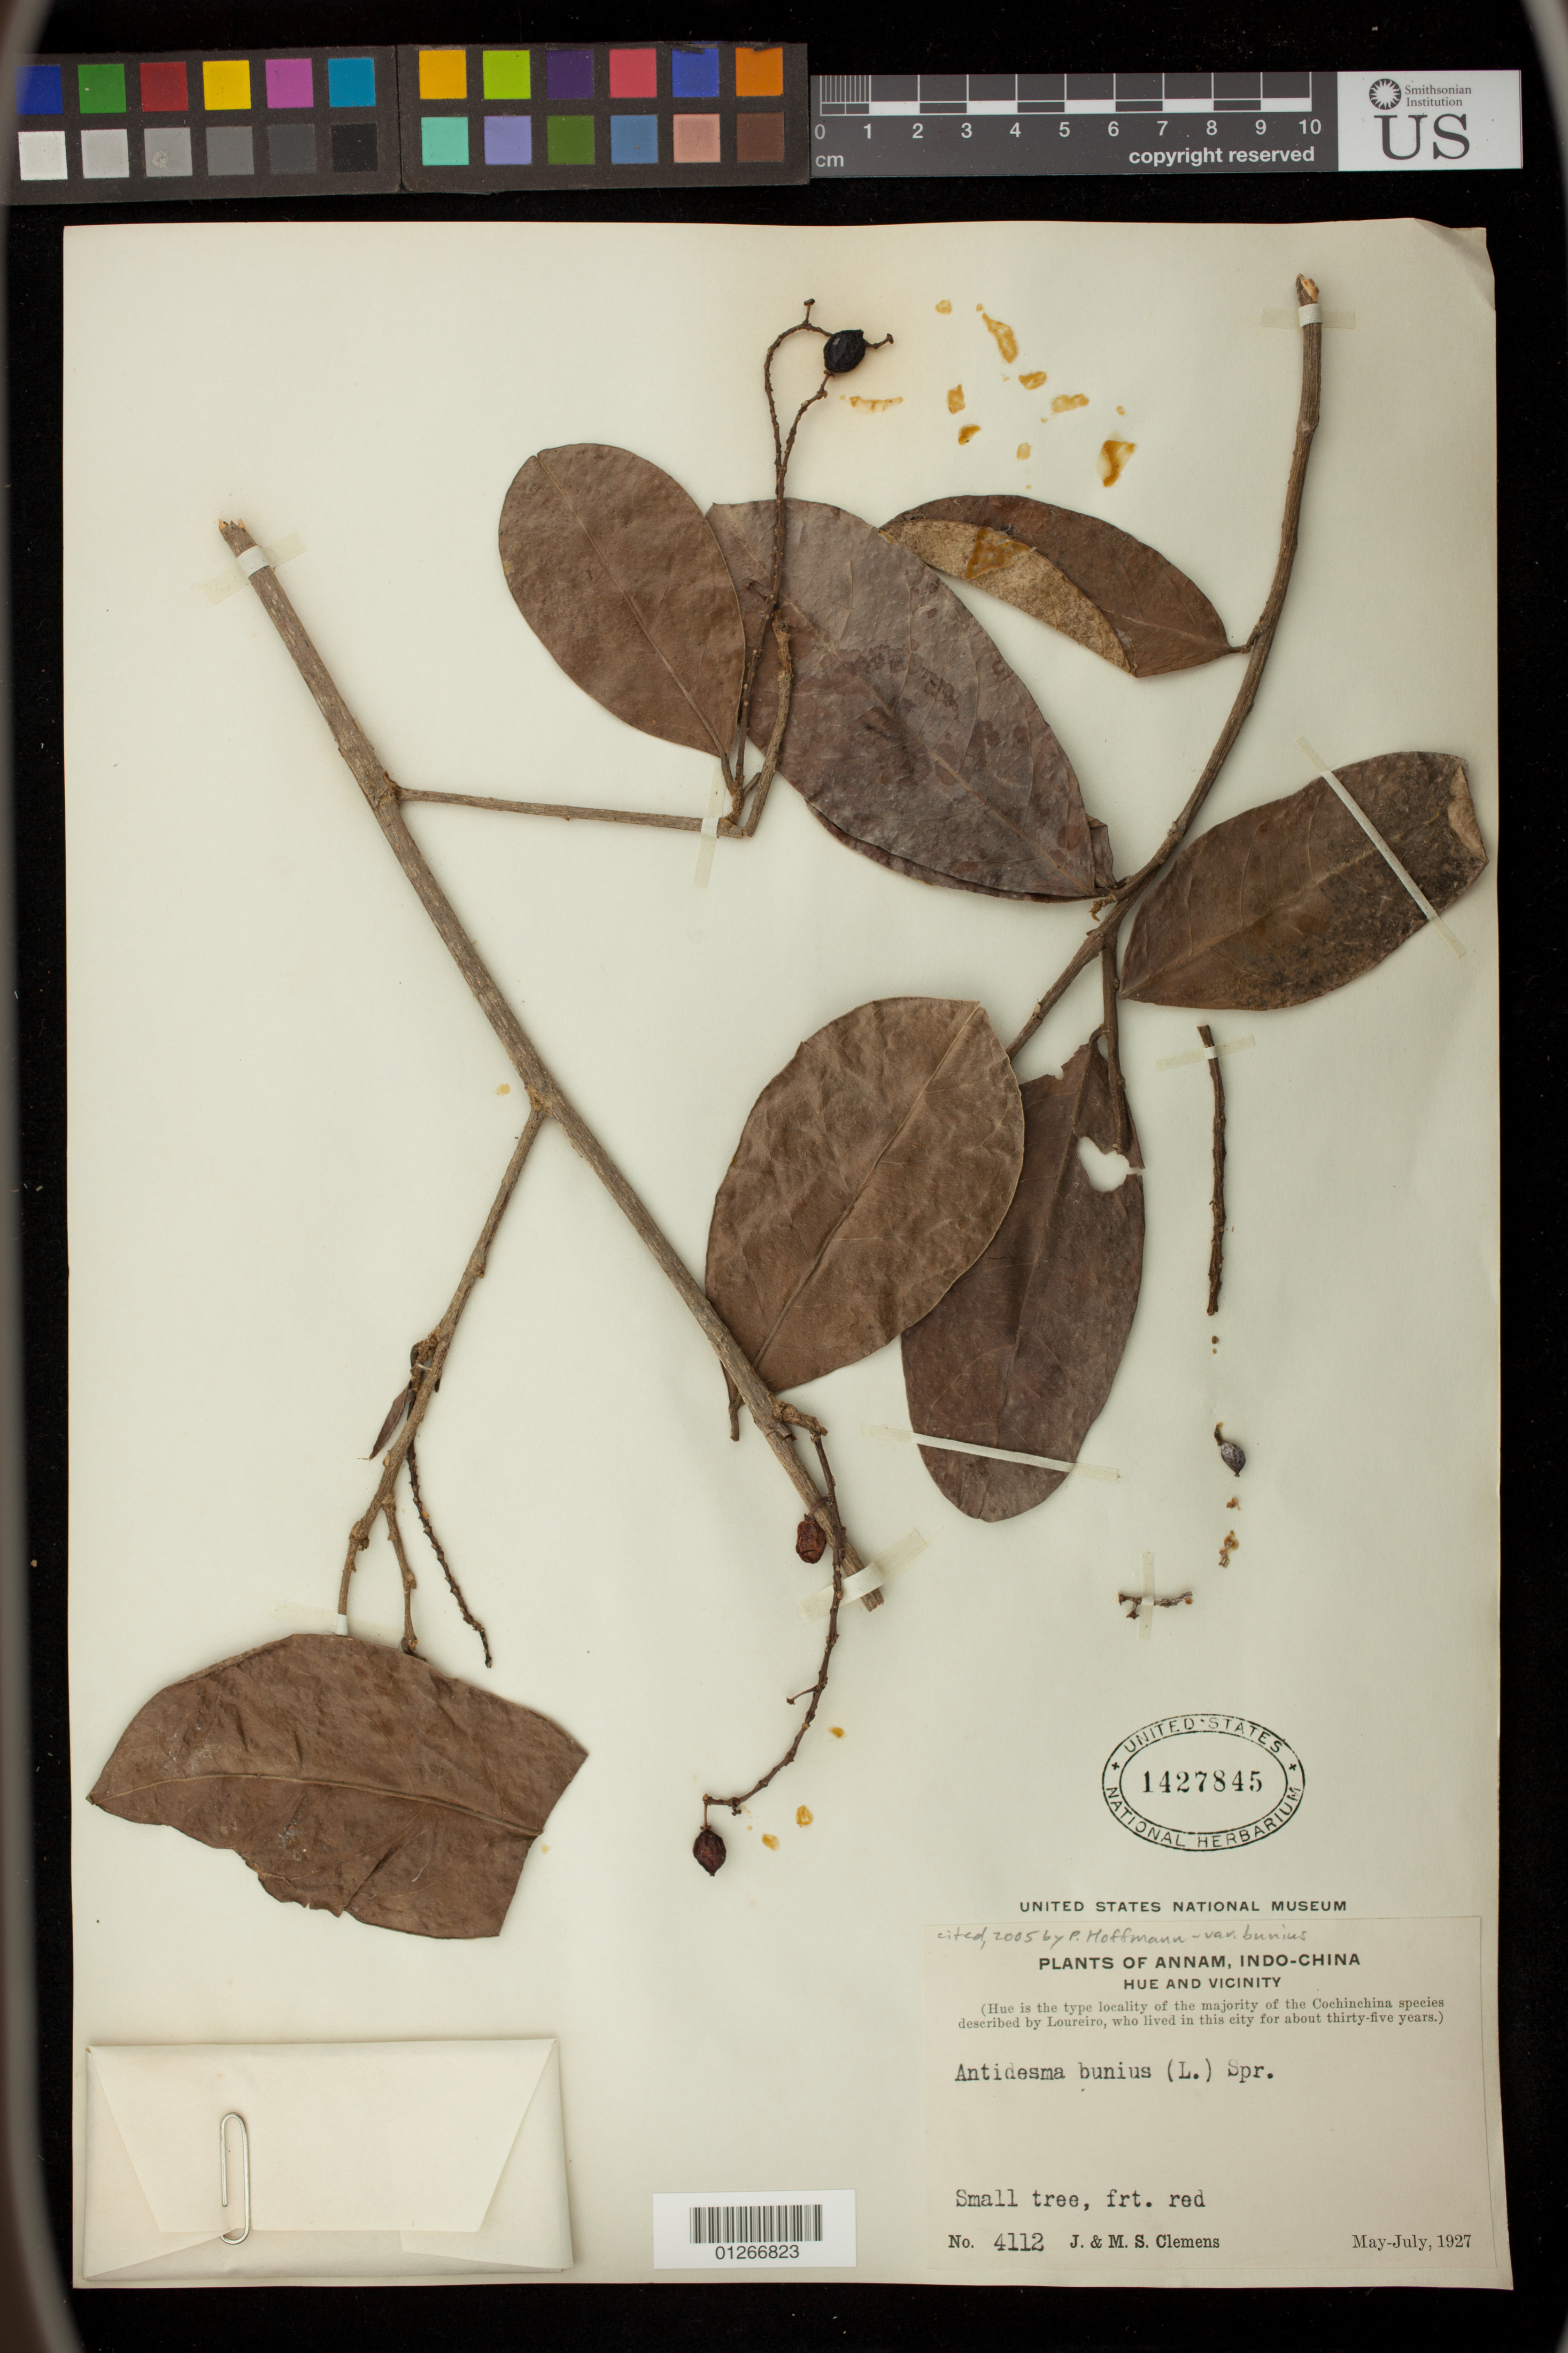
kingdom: Plantae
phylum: Tracheophyta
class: Magnoliopsida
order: Malpighiales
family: Phyllanthaceae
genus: Antidesma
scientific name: Antidesma bunius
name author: (L.) Spreng.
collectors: J. Clemens & M. S. Clemens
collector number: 4112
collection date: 1927-05/1927-07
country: Vietnam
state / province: Annam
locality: Hue and vicinity.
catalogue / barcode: US 1427845